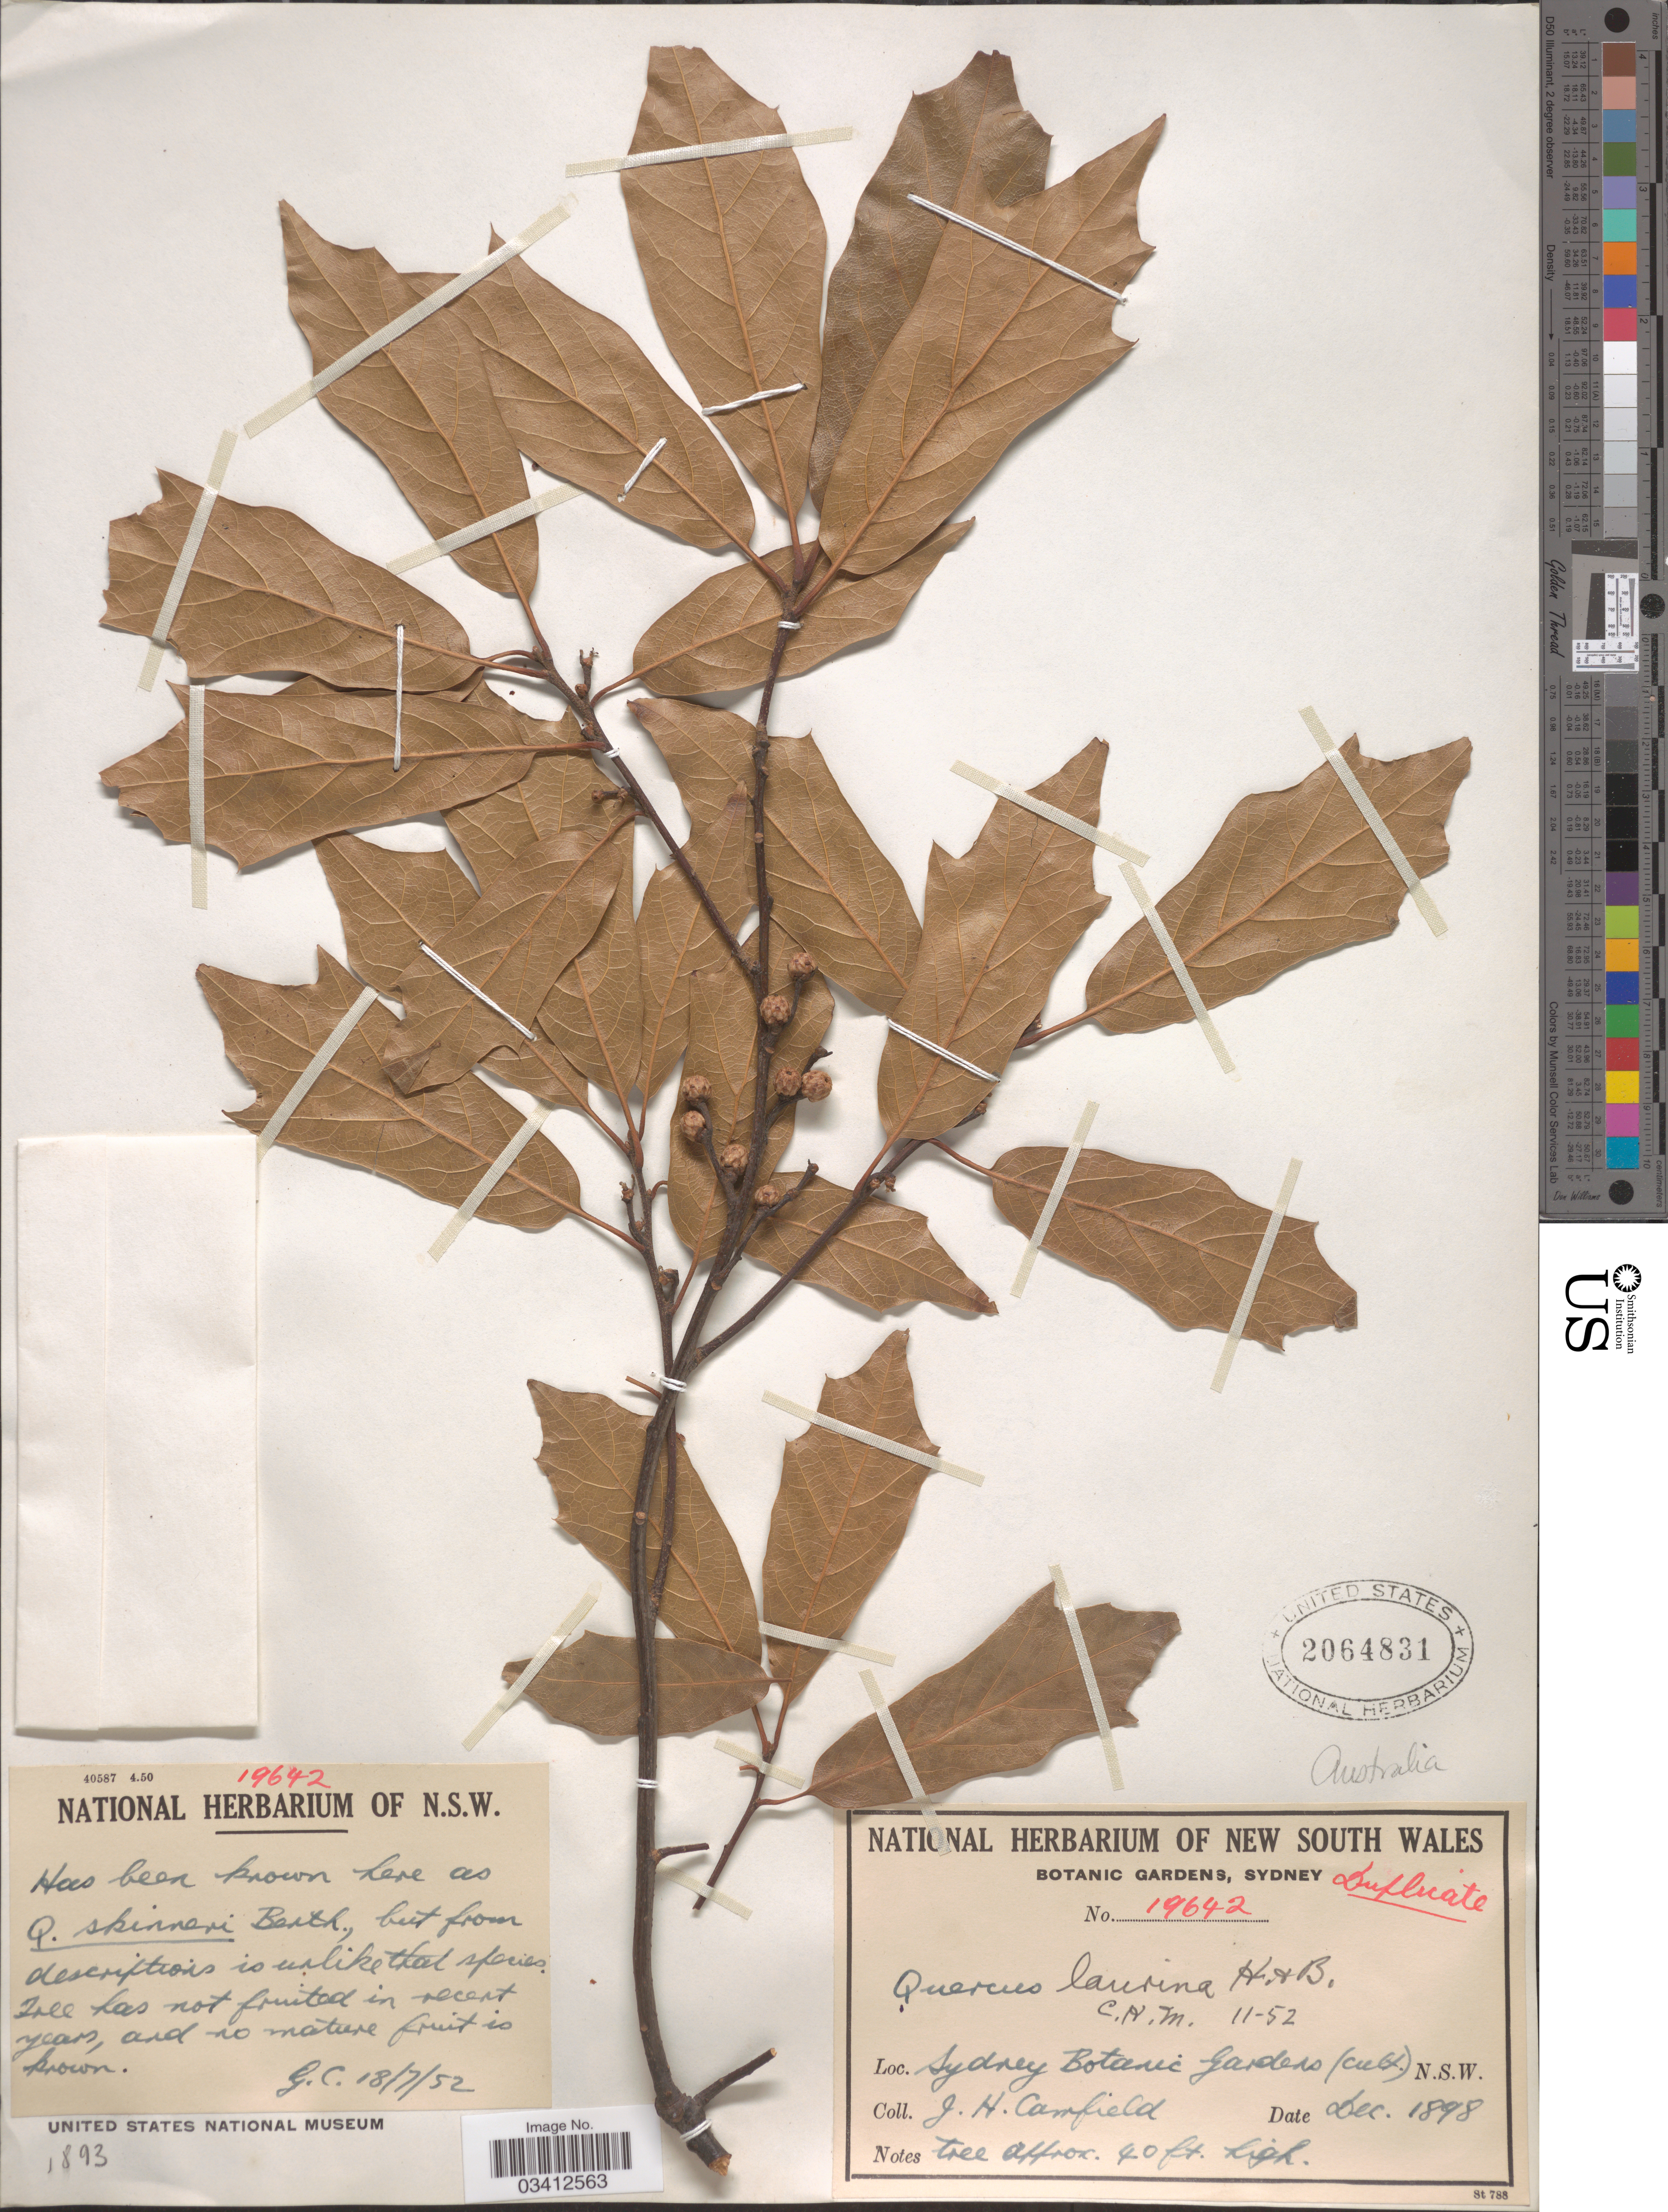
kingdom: Plantae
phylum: Tracheophyta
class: Magnoliopsida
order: Fagales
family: Fagaceae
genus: Quercus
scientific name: Quercus laurina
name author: Humb. & Bonpl.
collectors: J. Camfield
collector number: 19642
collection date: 1898-12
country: Australia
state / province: New South Wales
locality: Sydney Botanic Gardens.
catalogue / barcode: US 2064831